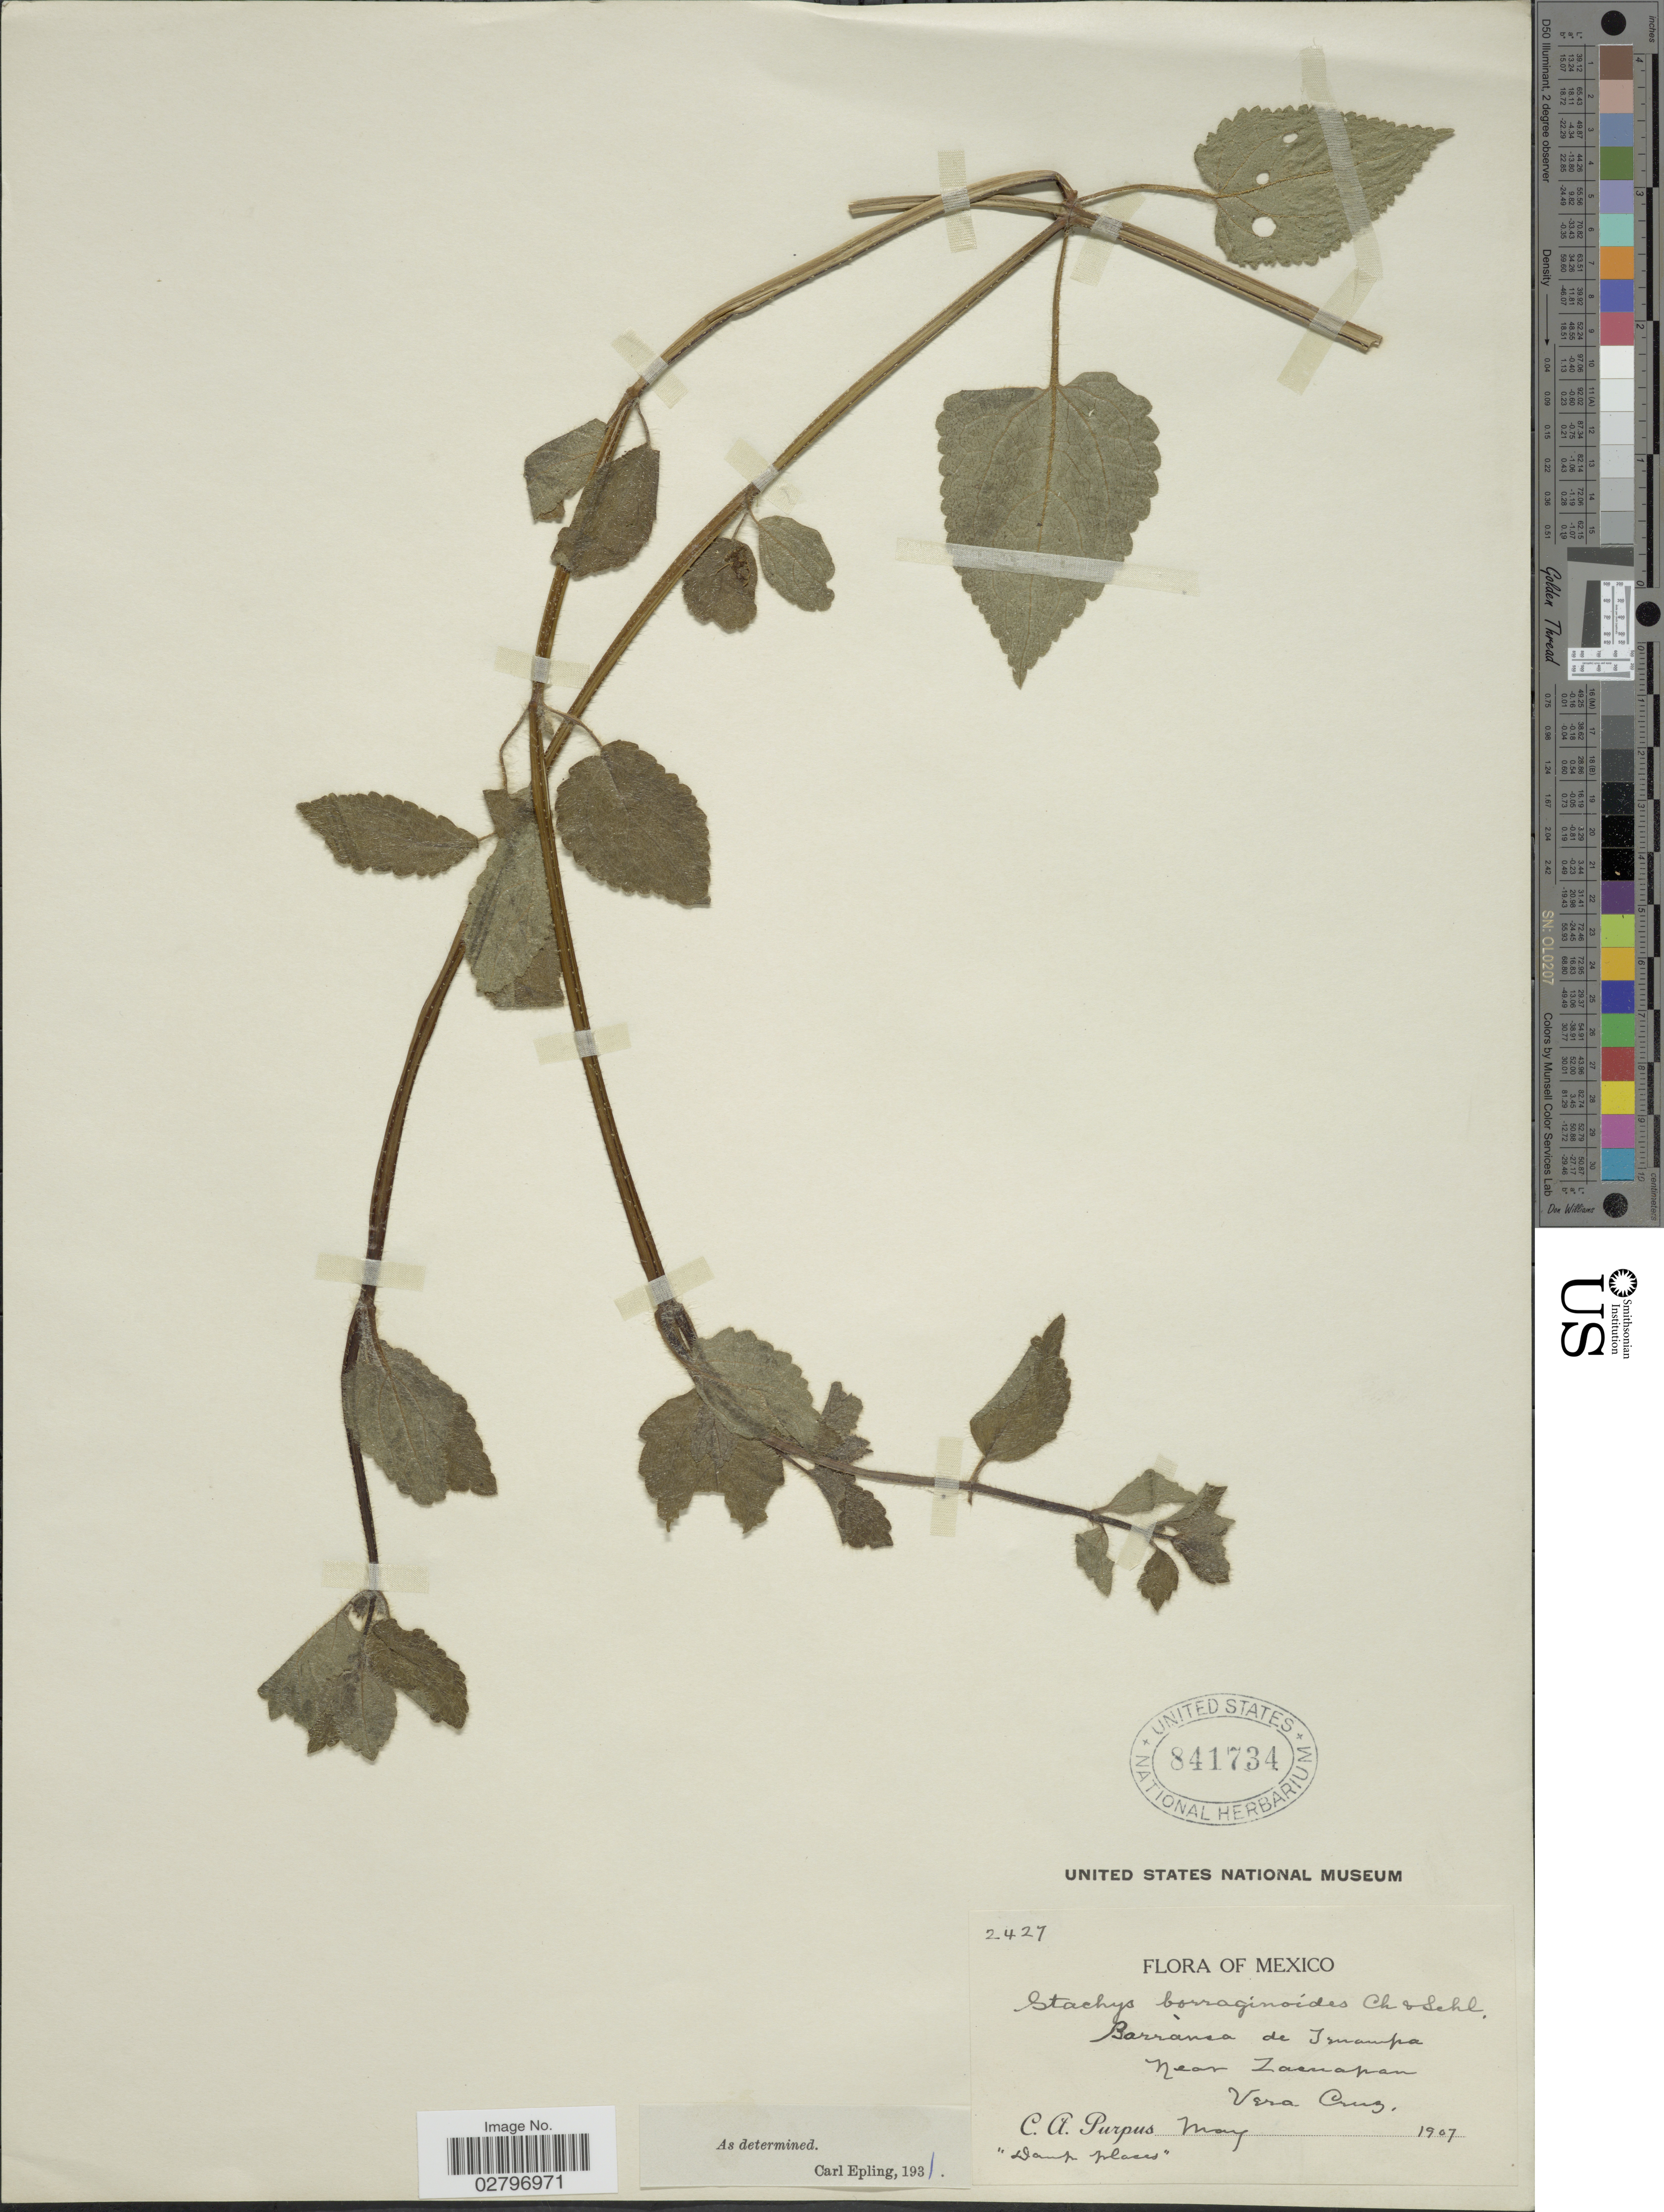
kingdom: Plantae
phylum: Tracheophyta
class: Magnoliopsida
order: Lamiales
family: Lamiaceae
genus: Stachys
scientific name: Stachys boraginoides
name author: Schltdl. & Cham.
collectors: C. A. Purpus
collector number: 2427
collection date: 1907-05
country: Mexico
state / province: Veracruz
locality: Barranca de Tenampa, near Zacuapan, Vera Cruz.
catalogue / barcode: US 841734